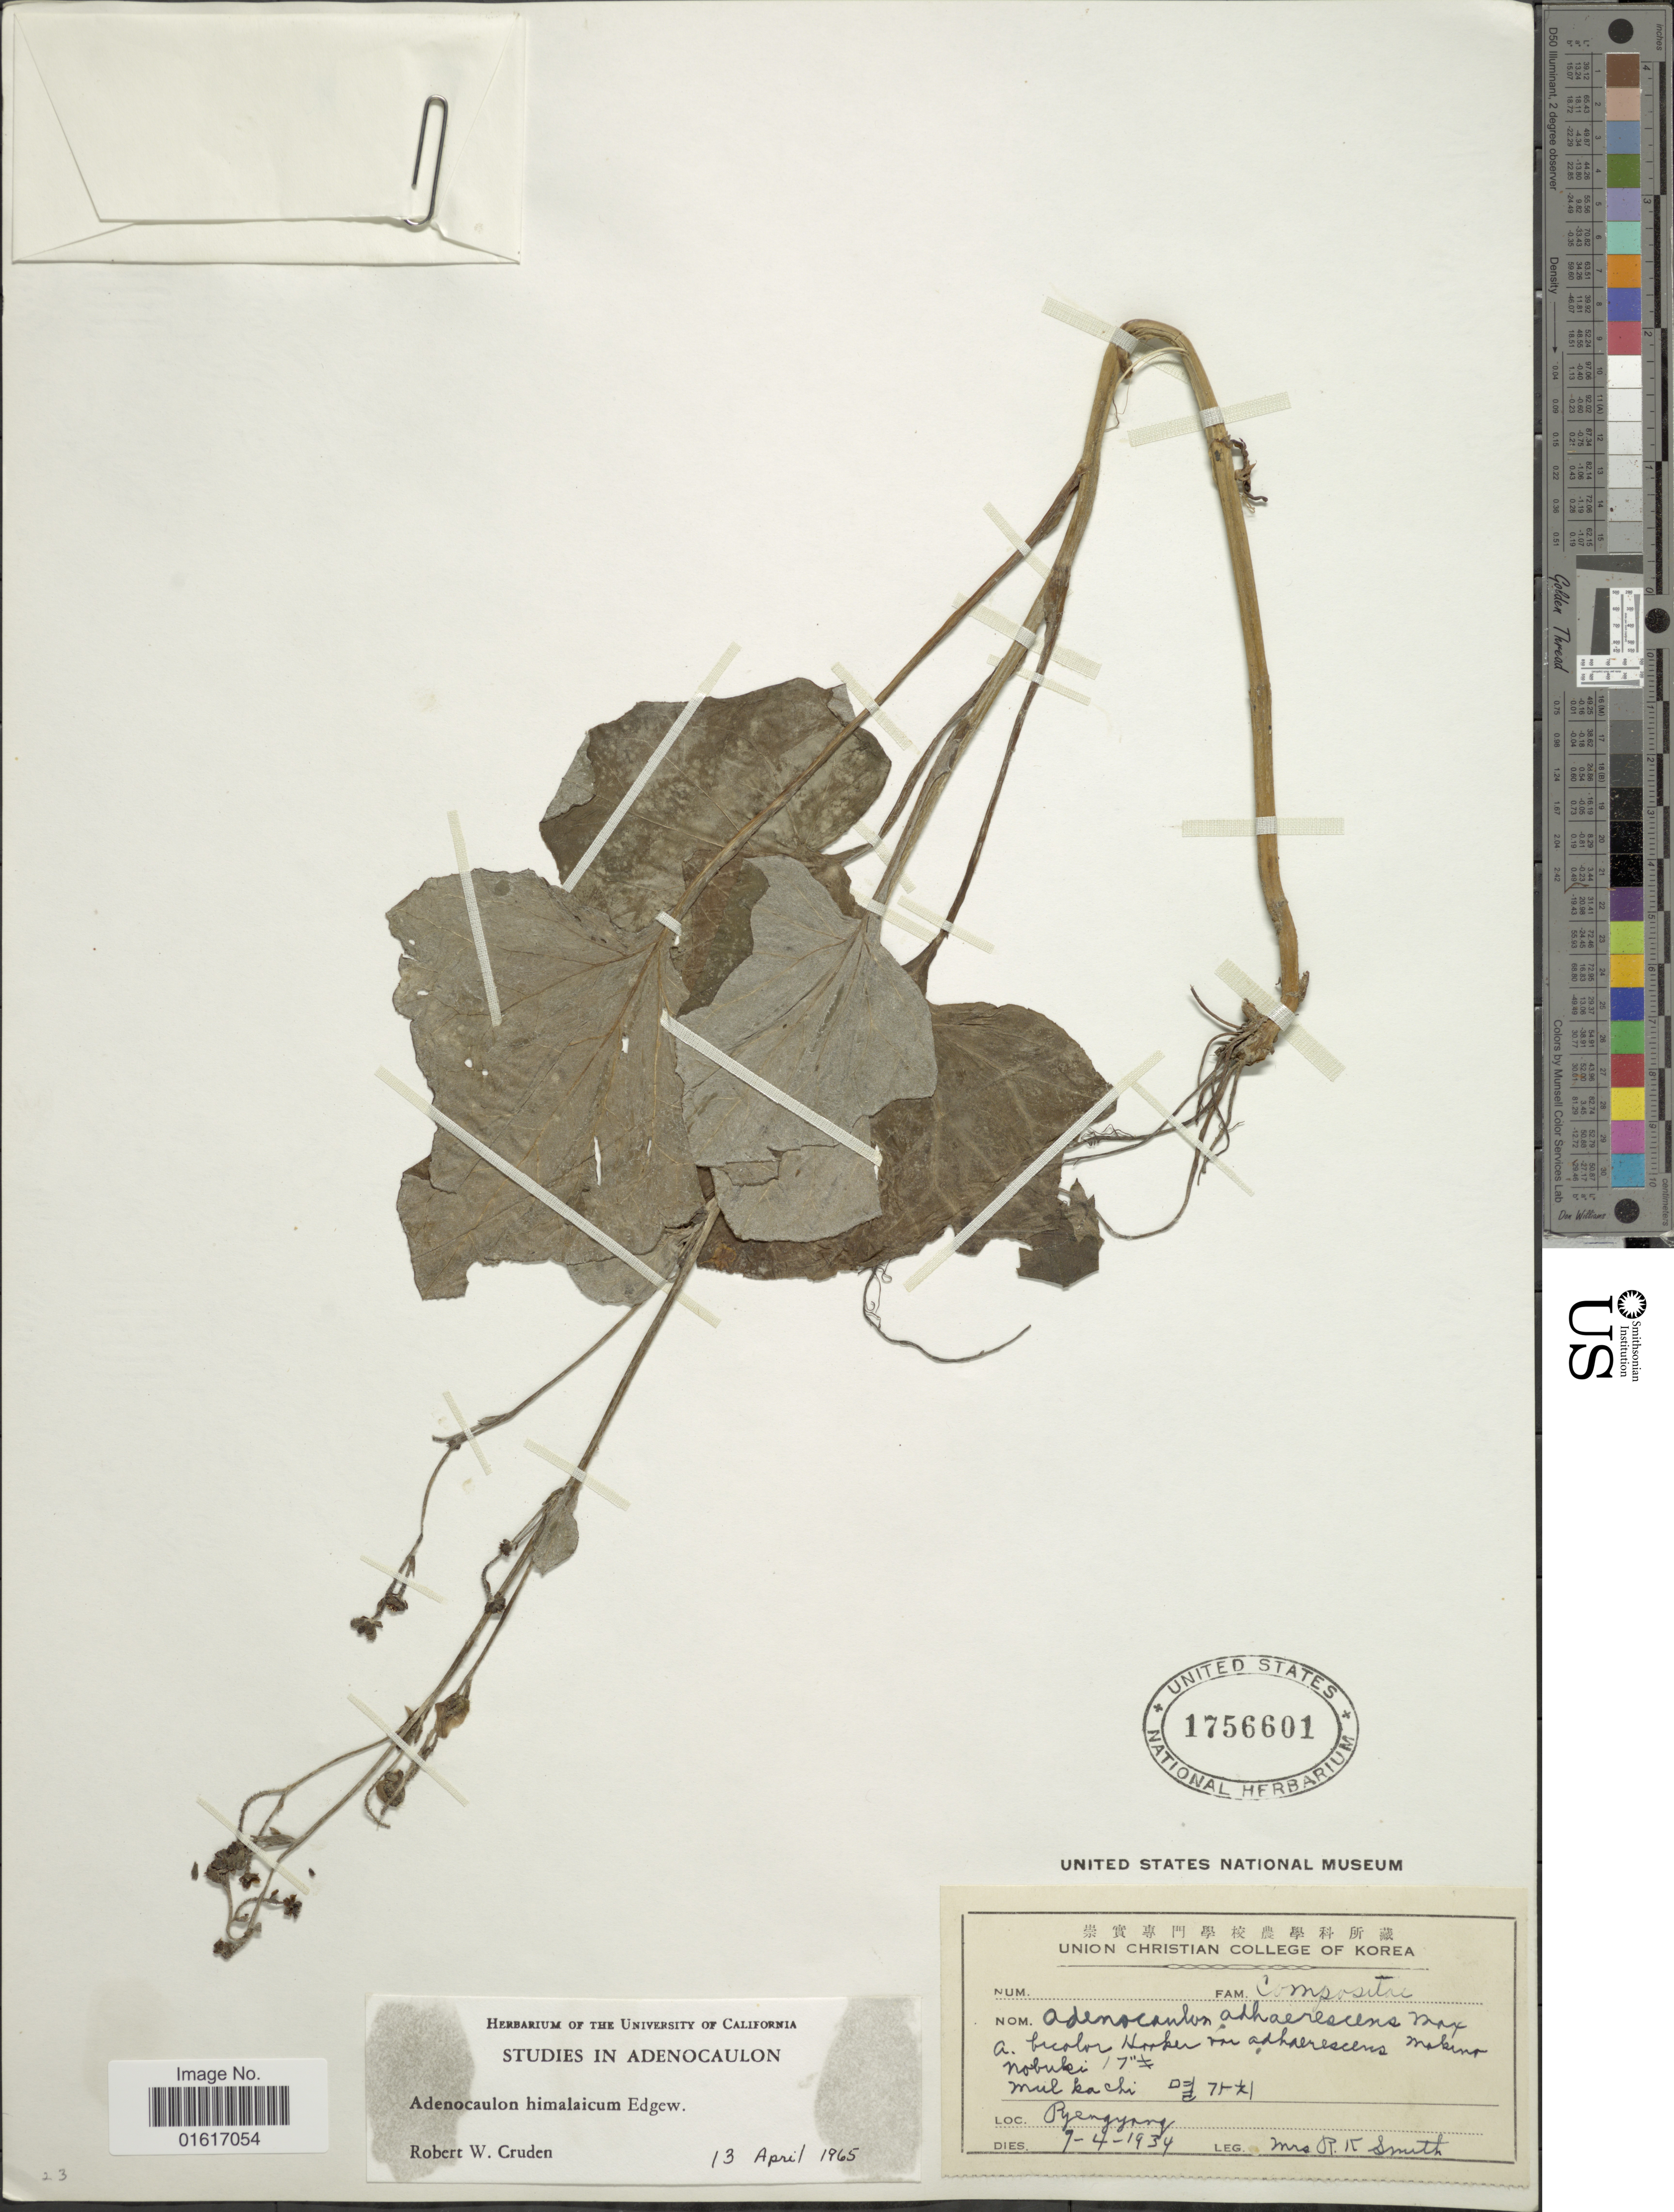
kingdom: Plantae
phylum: Tracheophyta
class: Magnoliopsida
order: Asterales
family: Asteraceae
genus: Adenocaulon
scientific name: Adenocaulon himalaicum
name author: Edgew.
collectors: Mrs. R. K. Smith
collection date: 1934-04-09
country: North Korea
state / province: P'yongyang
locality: Ryengyang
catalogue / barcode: US 1756601